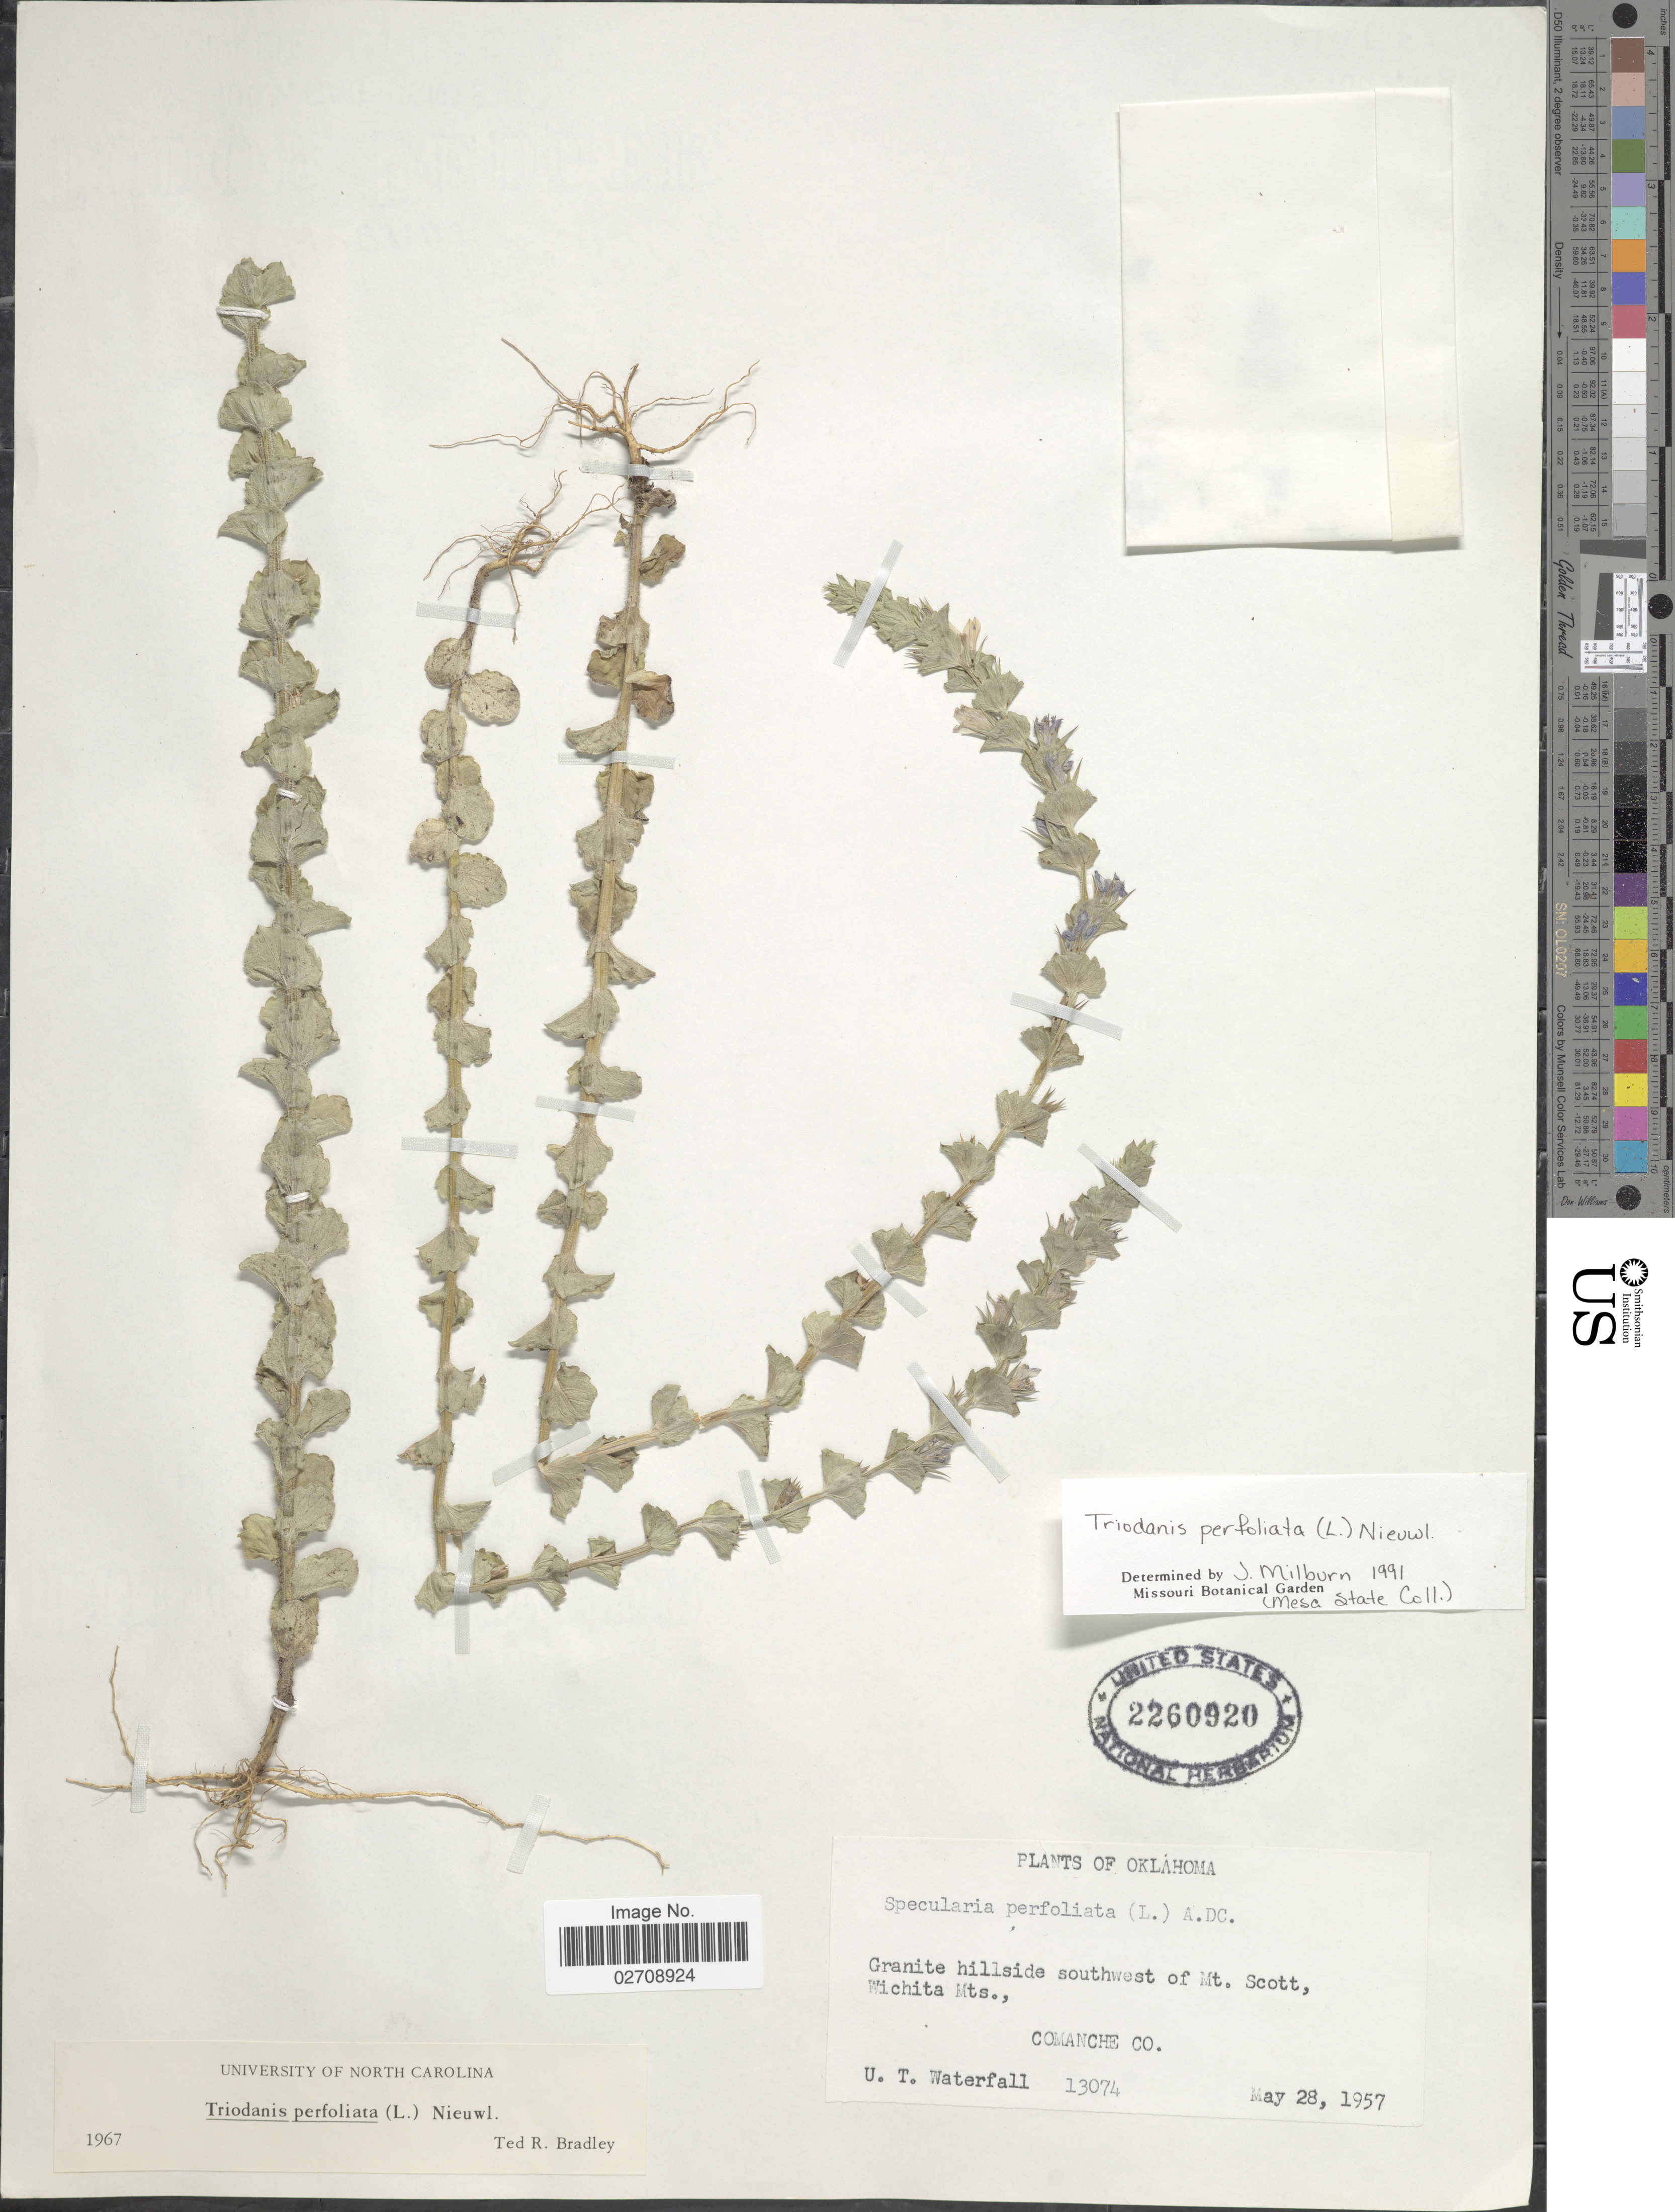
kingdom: Plantae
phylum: Tracheophyta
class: Magnoliopsida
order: Asterales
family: Campanulaceae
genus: Triodanis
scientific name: Triodanis perfoliata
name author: (L.) Nieuwl.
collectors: U. T. Waterfall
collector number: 13074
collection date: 1957-05-28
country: United States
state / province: Oklahoma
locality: Granite hillside southwest of Mt. Scott, Wichita Mts. Comanche Co.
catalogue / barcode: US 2260920